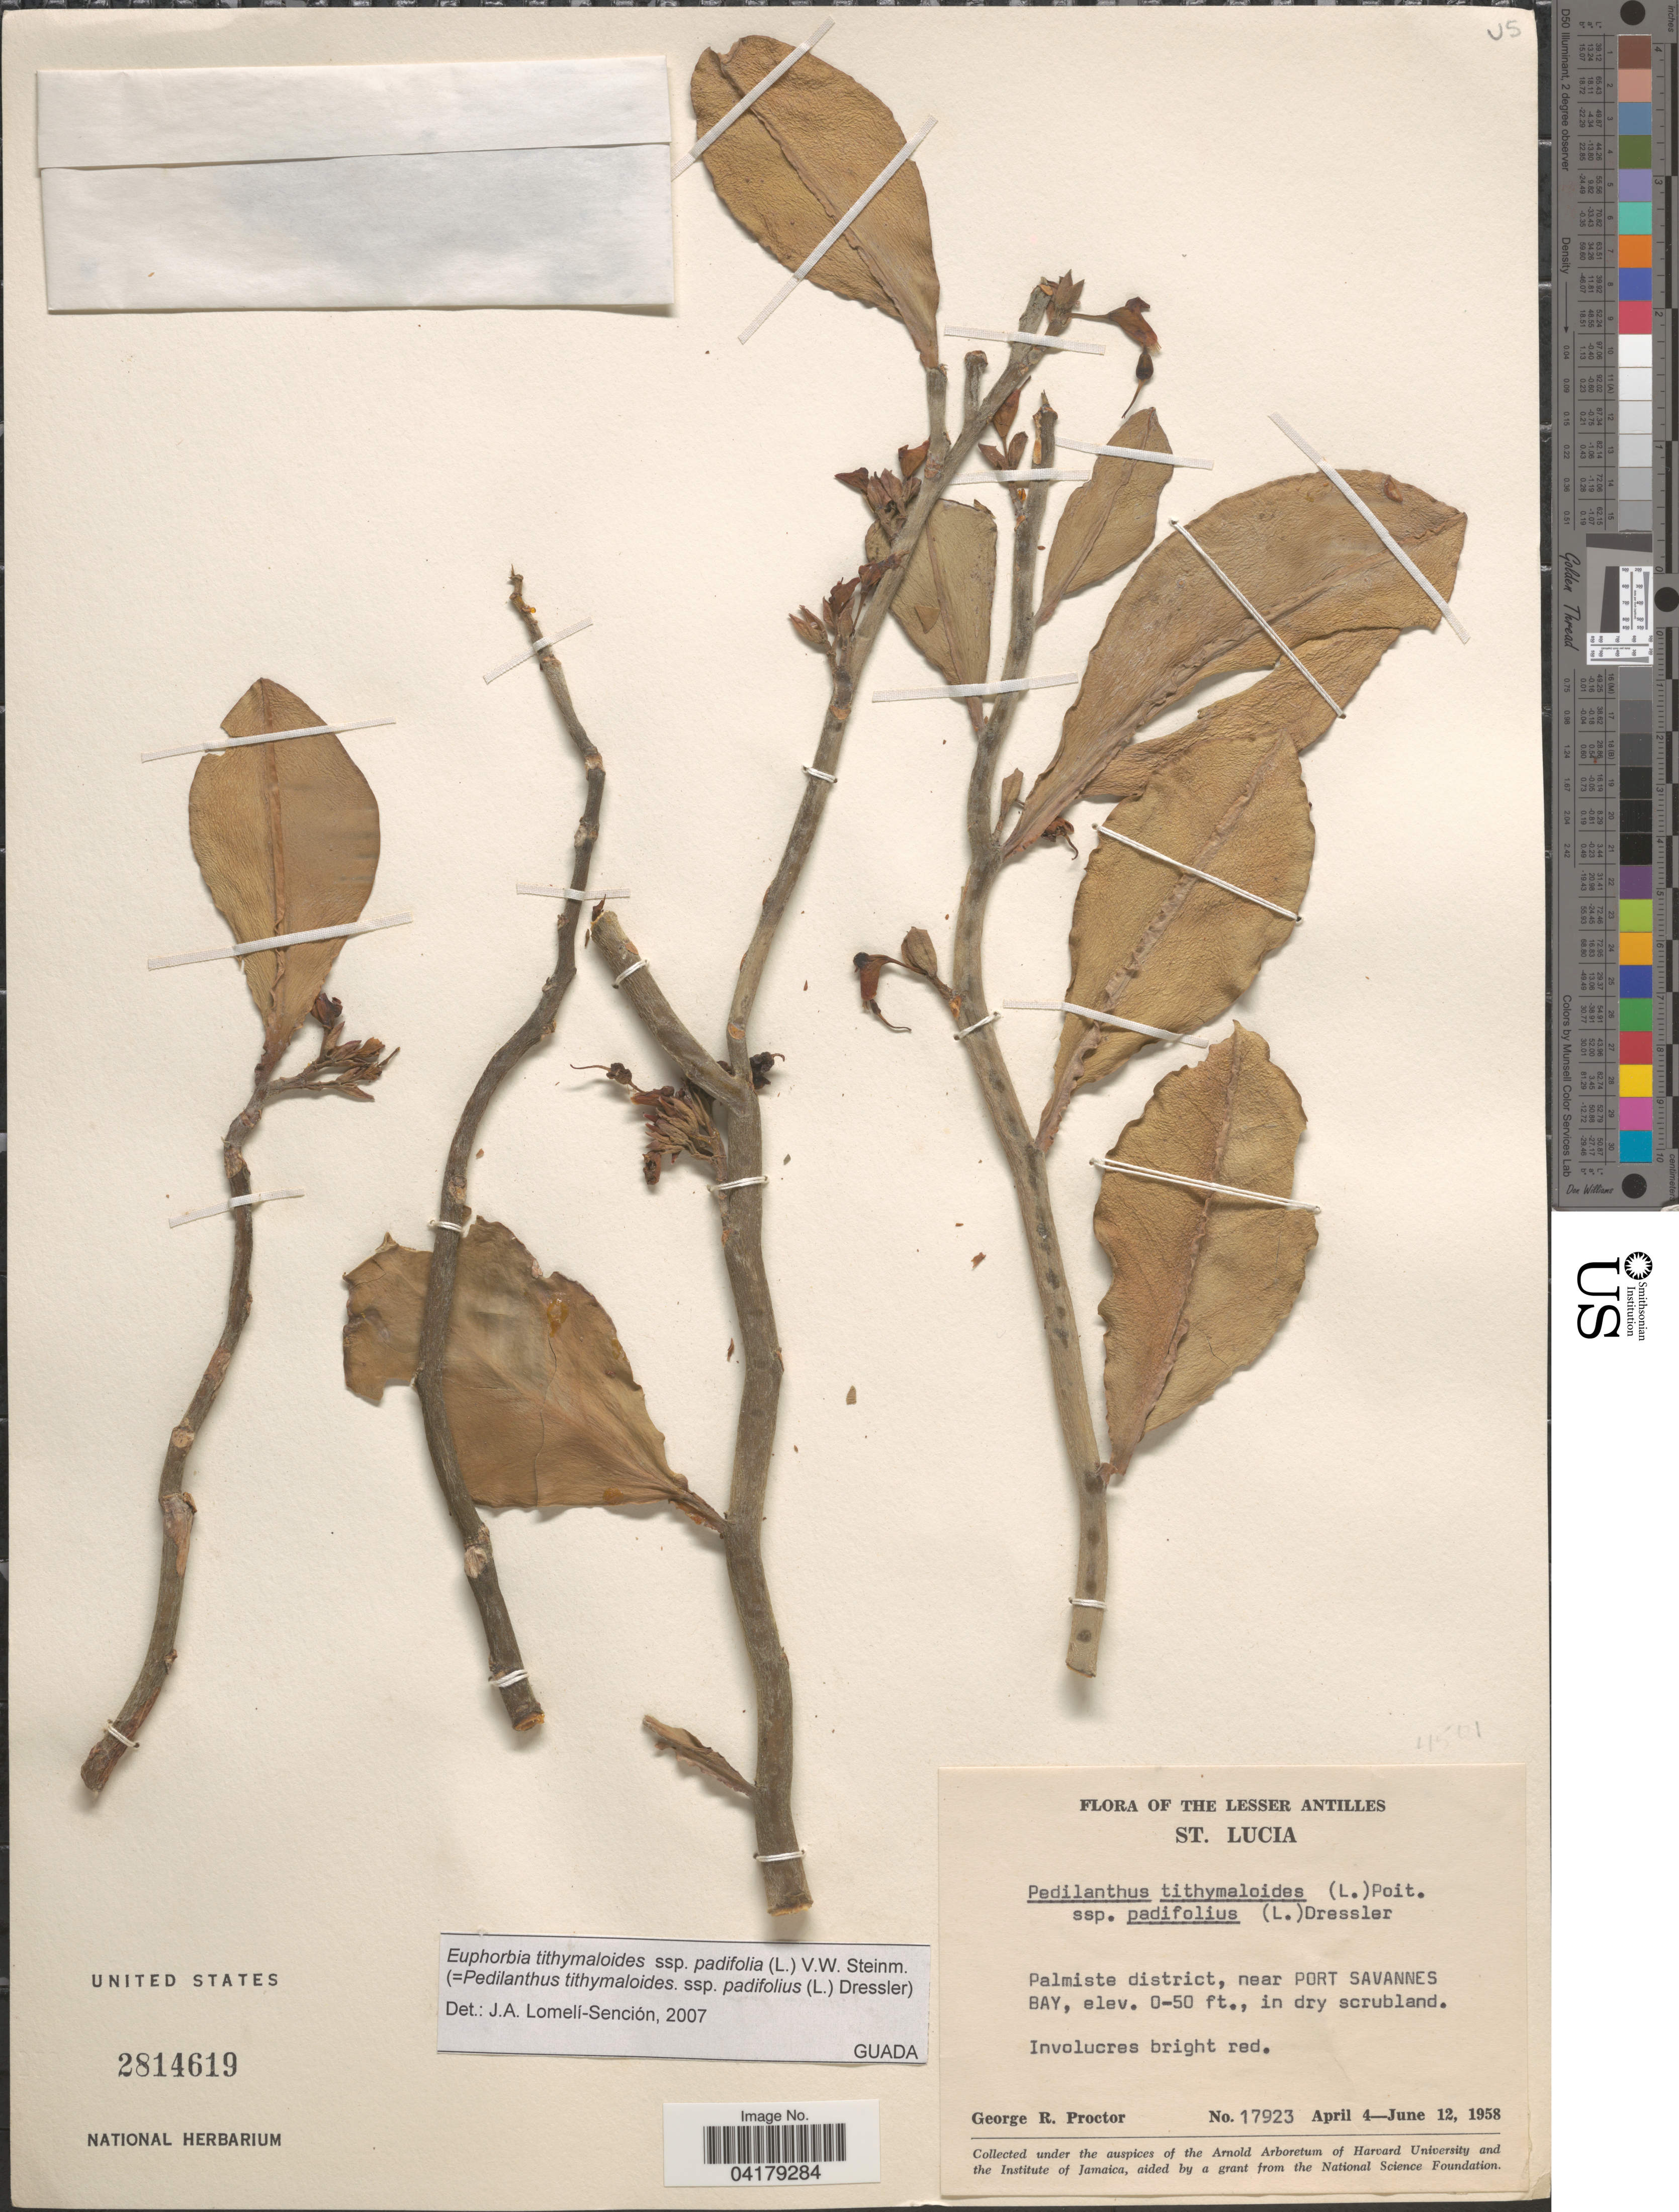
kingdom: Plantae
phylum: Tracheophyta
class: Magnoliopsida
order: Malpighiales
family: Euphorbiaceae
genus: Euphorbia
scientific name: Euphorbia tithymaloides subsp. padifolia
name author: (L.) V.W. Steinm.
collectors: G. Proctor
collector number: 17923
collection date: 1958-04-04/1958-06-12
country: St. Lucia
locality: The Lesser Antilles. Palmiste district, near Port Savannes Bay.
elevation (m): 0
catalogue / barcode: US 2814619